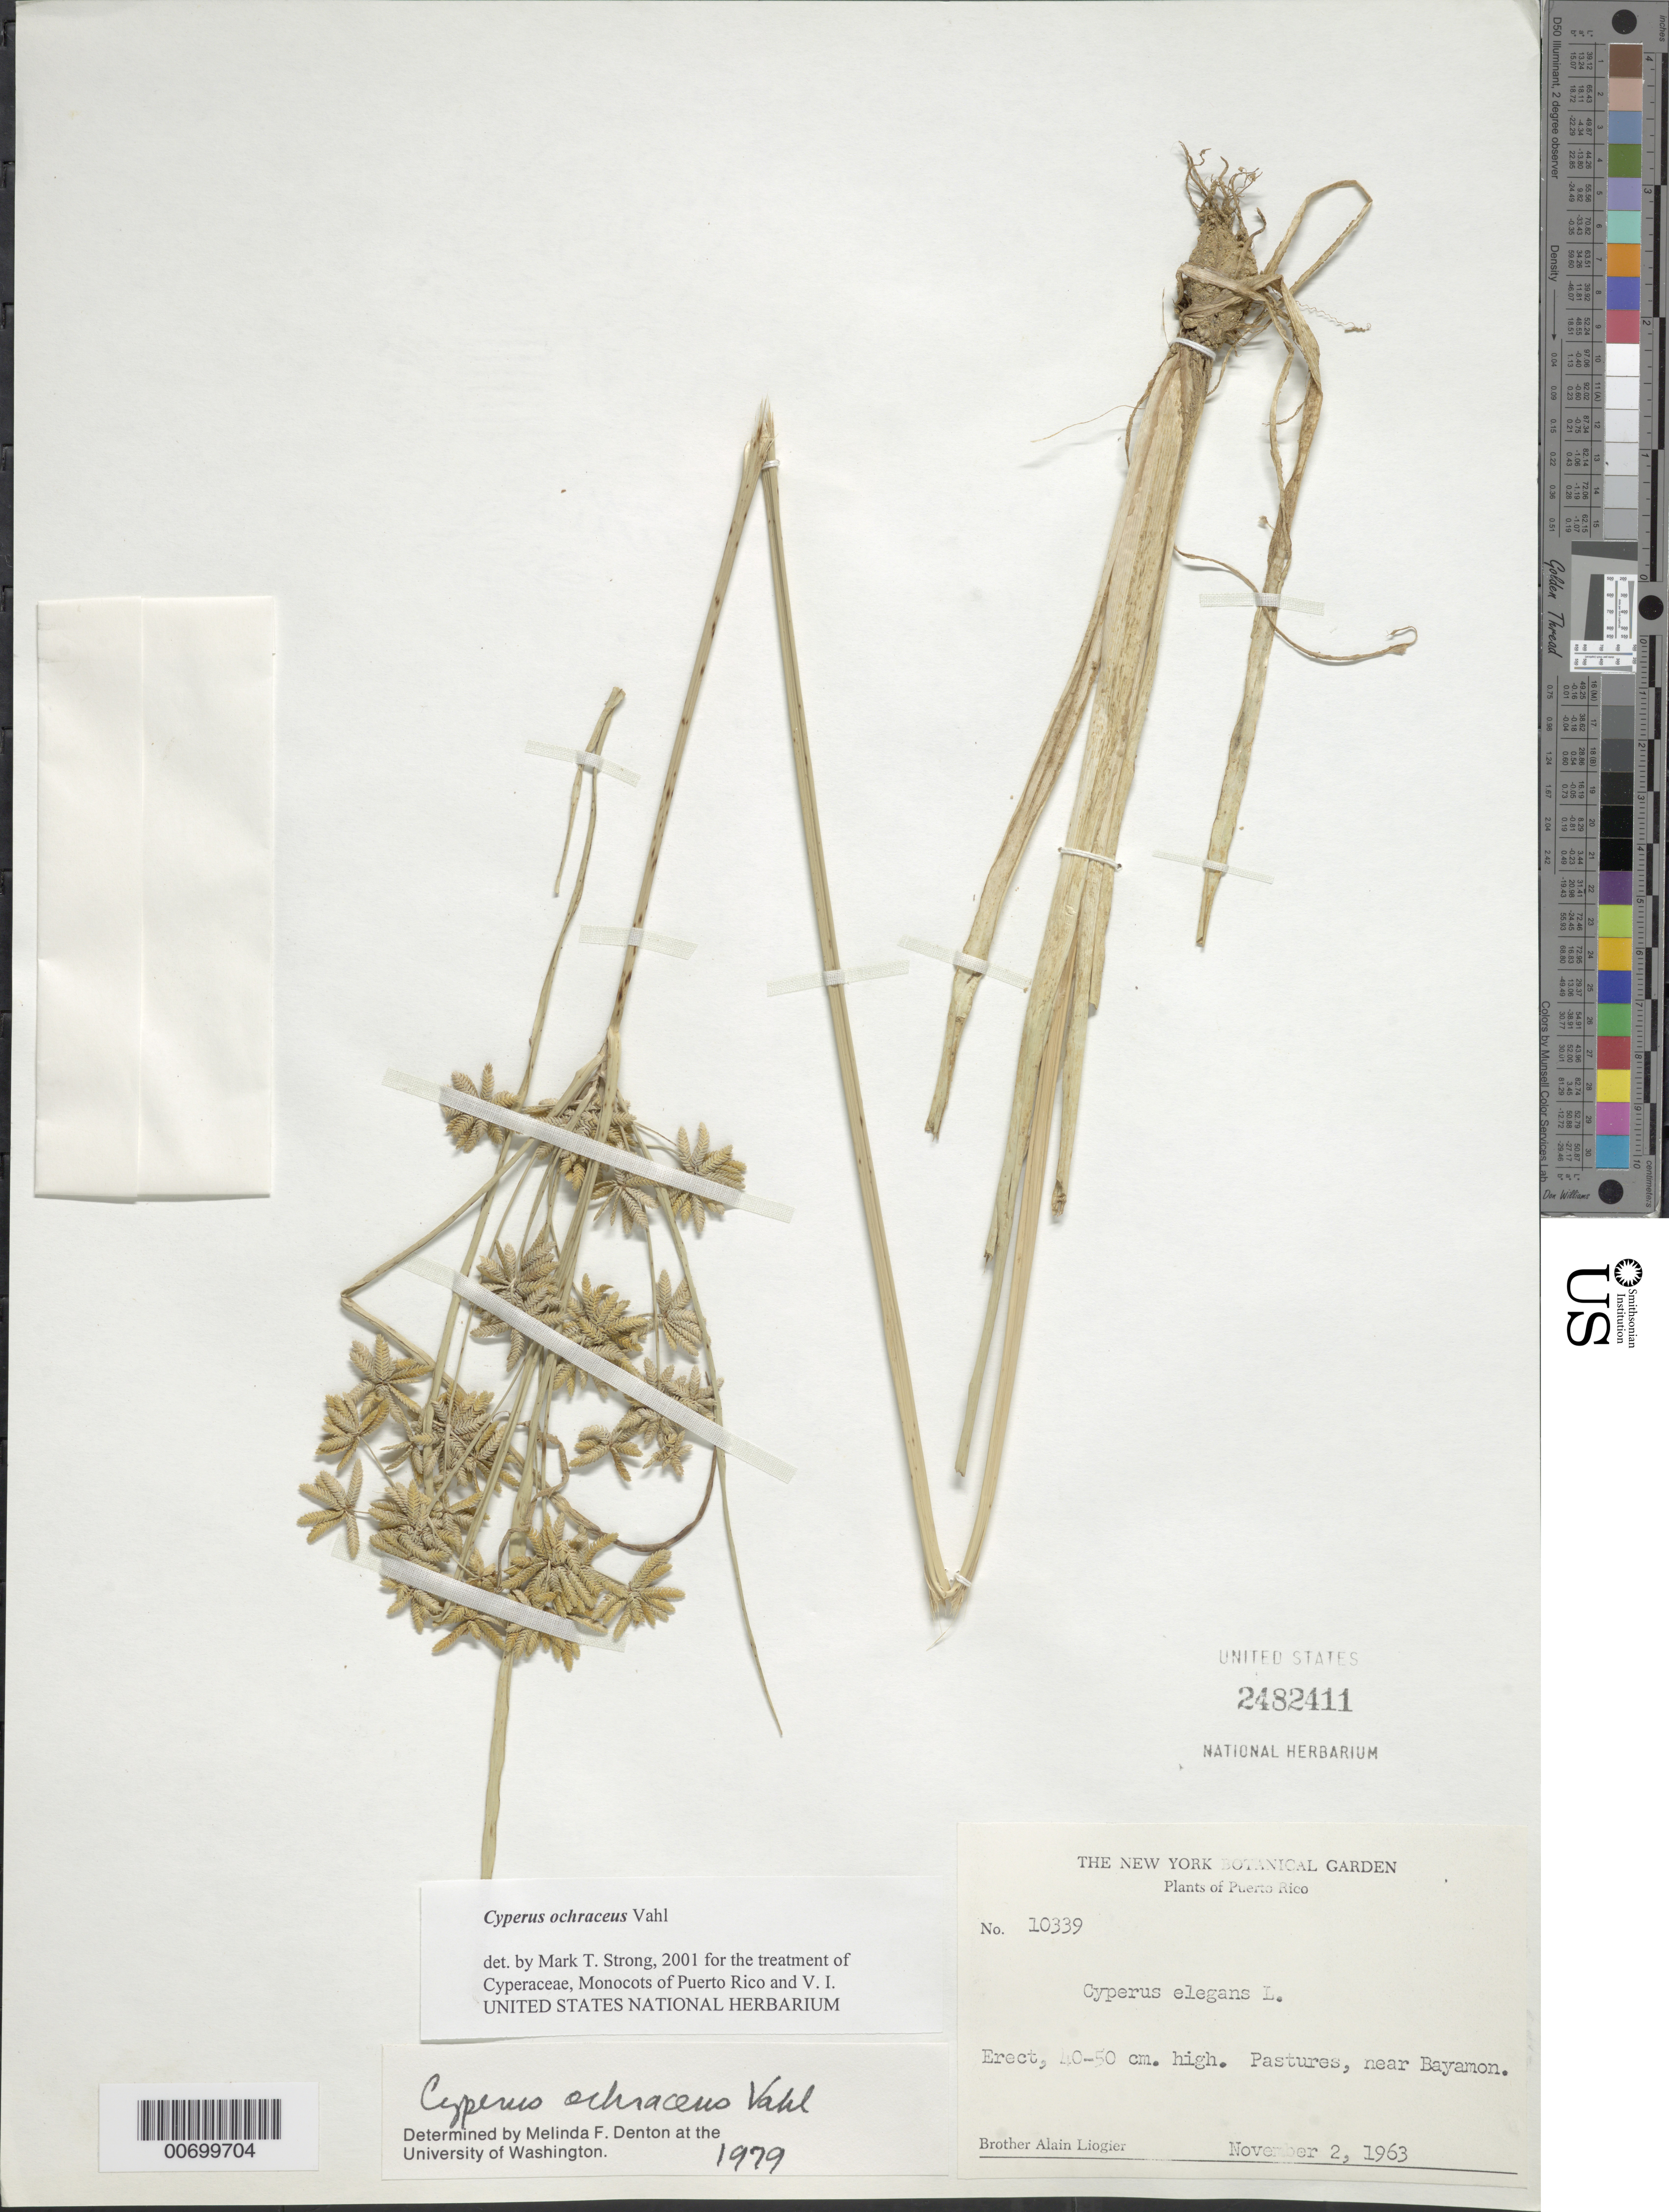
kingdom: Plantae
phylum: Tracheophyta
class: Liliopsida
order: Poales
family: Cyperaceae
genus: Cyperus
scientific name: Cyperus ochraceus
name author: Vahl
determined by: Strong, M. T., (US), Smithsonian Institution - National Museum of Natural History (UNITED STATES)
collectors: A. H. Liogier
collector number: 10339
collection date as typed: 02 Nov 1963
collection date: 1963-11-02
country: Puerto Rico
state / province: Bayamón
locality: Near Bayamón.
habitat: Pastures.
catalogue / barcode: US 2482411